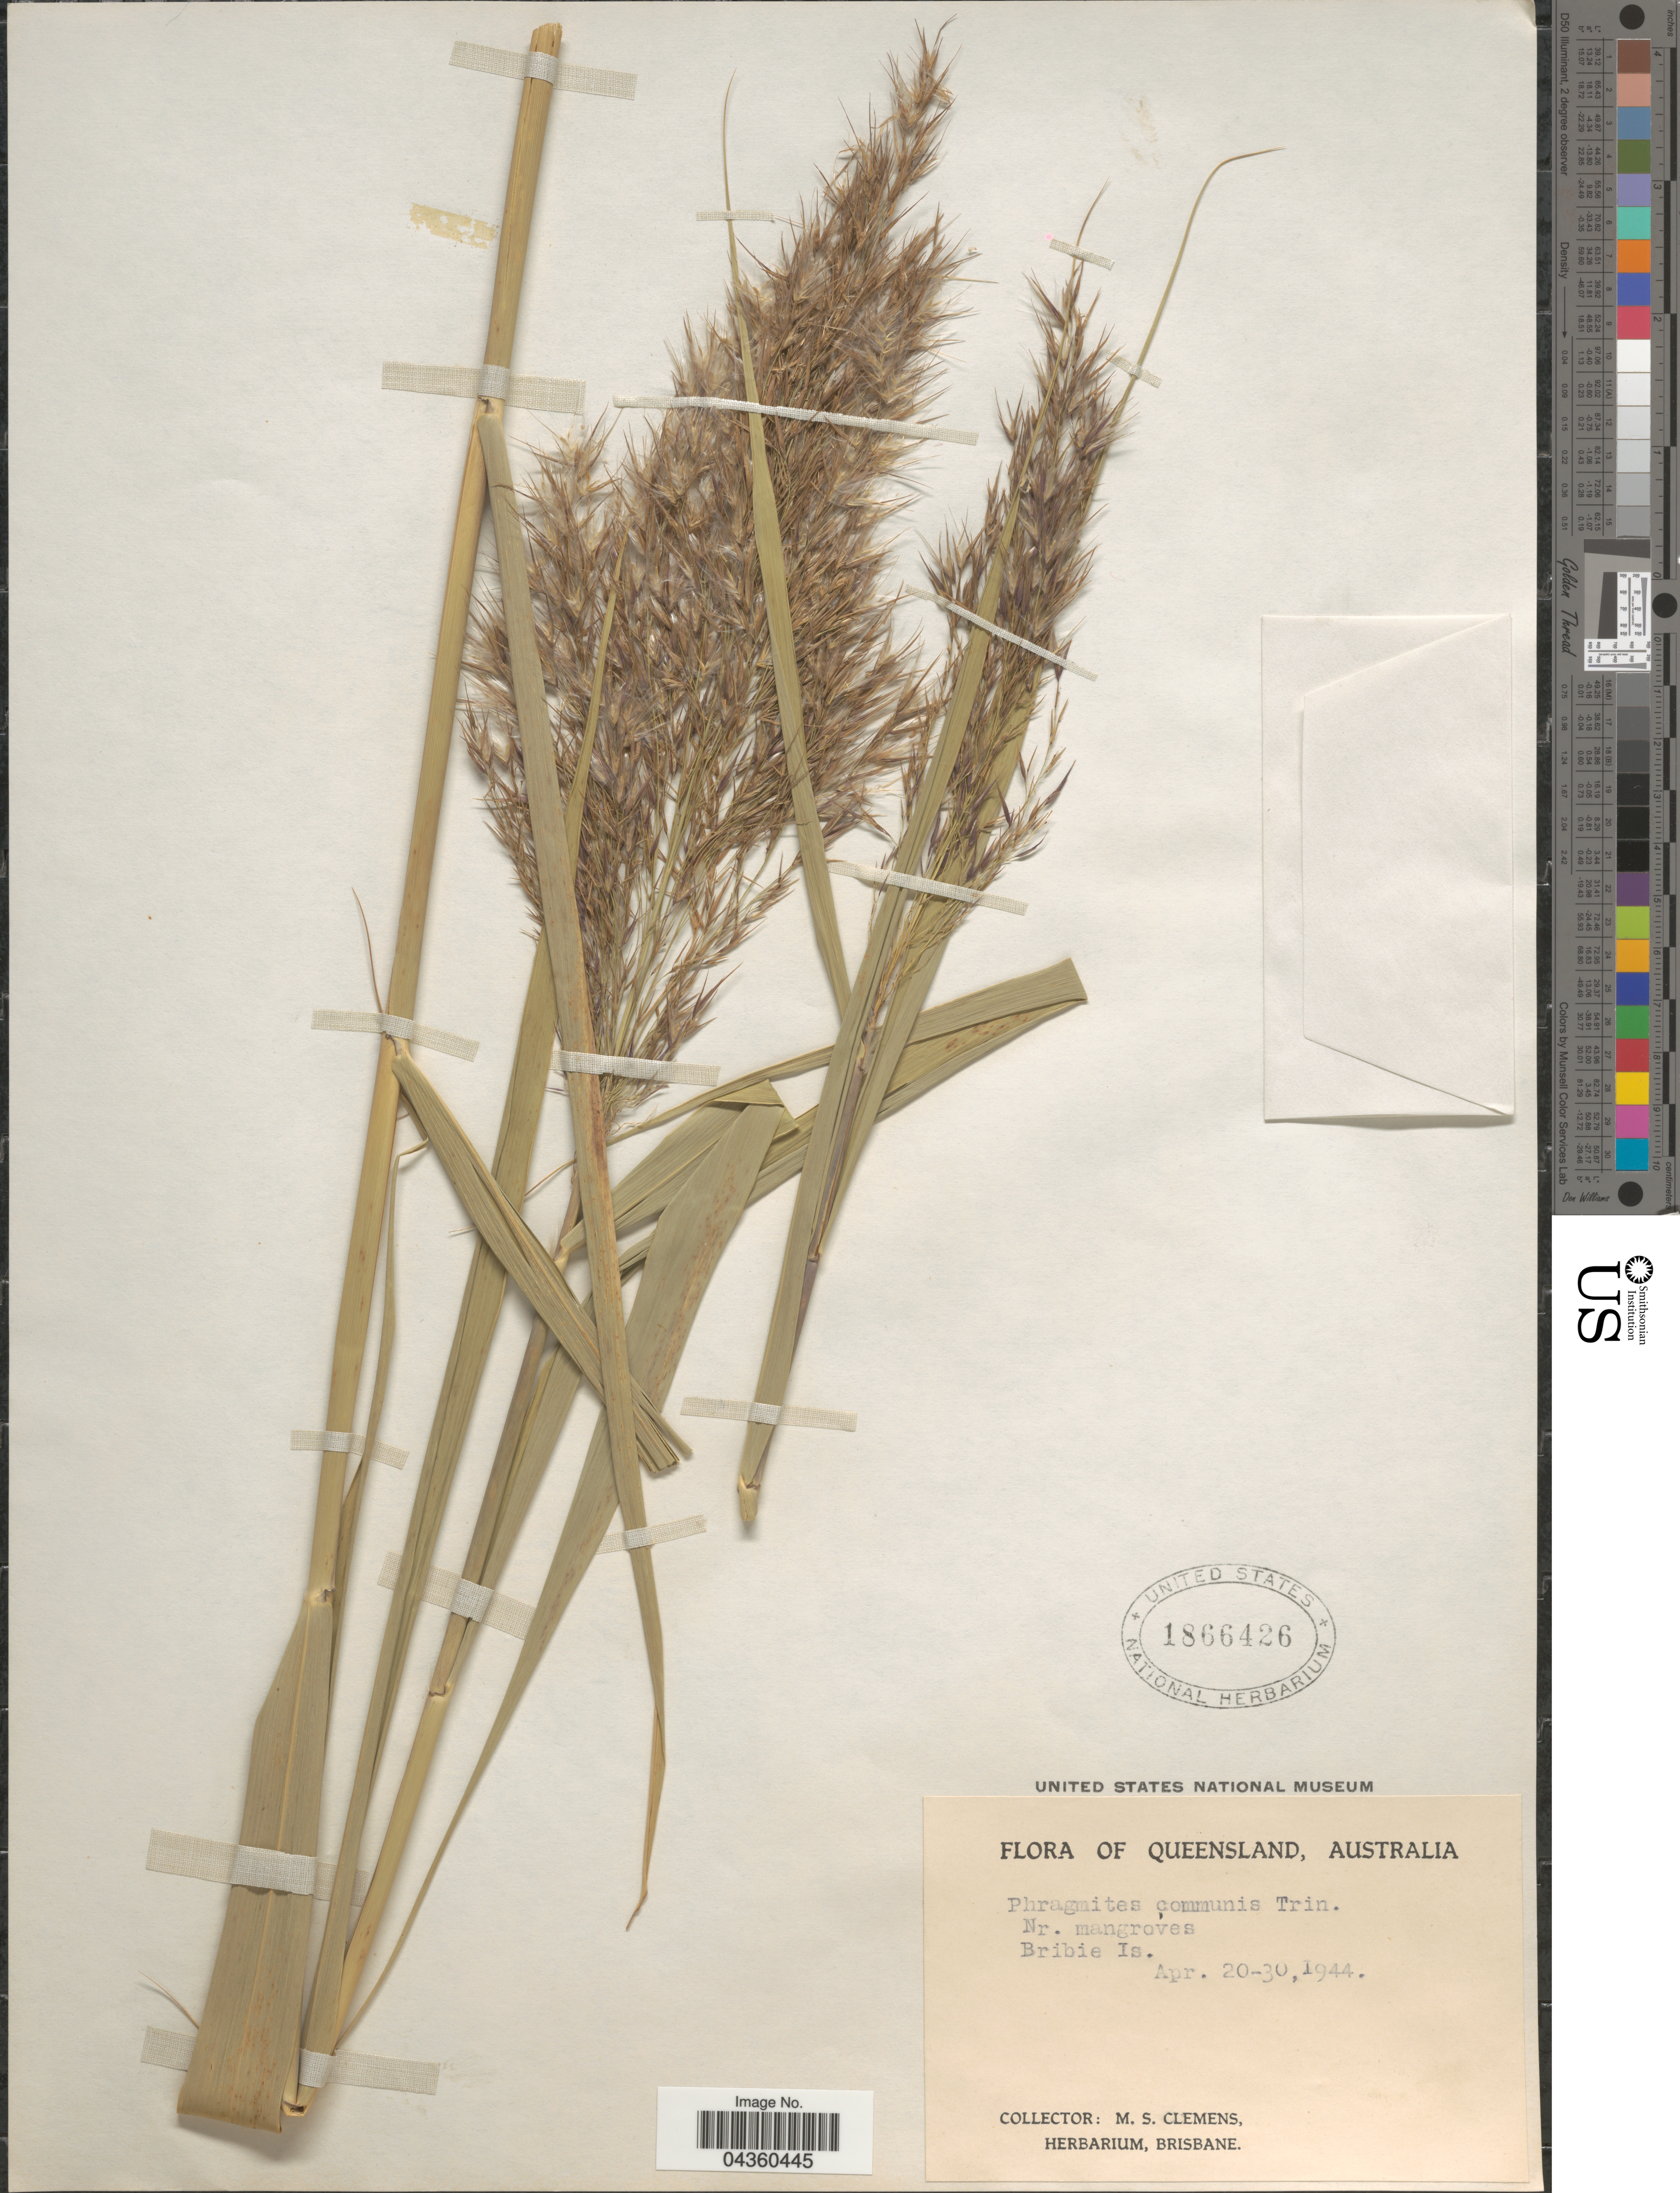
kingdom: Plantae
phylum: Tracheophyta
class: Liliopsida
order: Poales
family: Poaceae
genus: Phragmites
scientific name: Phragmites australis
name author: (Cav.) Trin. ex Steud.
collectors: M. S. Clemens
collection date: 1944-04-20/1944-04-30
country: Australia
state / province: Queensland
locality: Nr. mangroves. Bribie Is.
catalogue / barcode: US 1866426